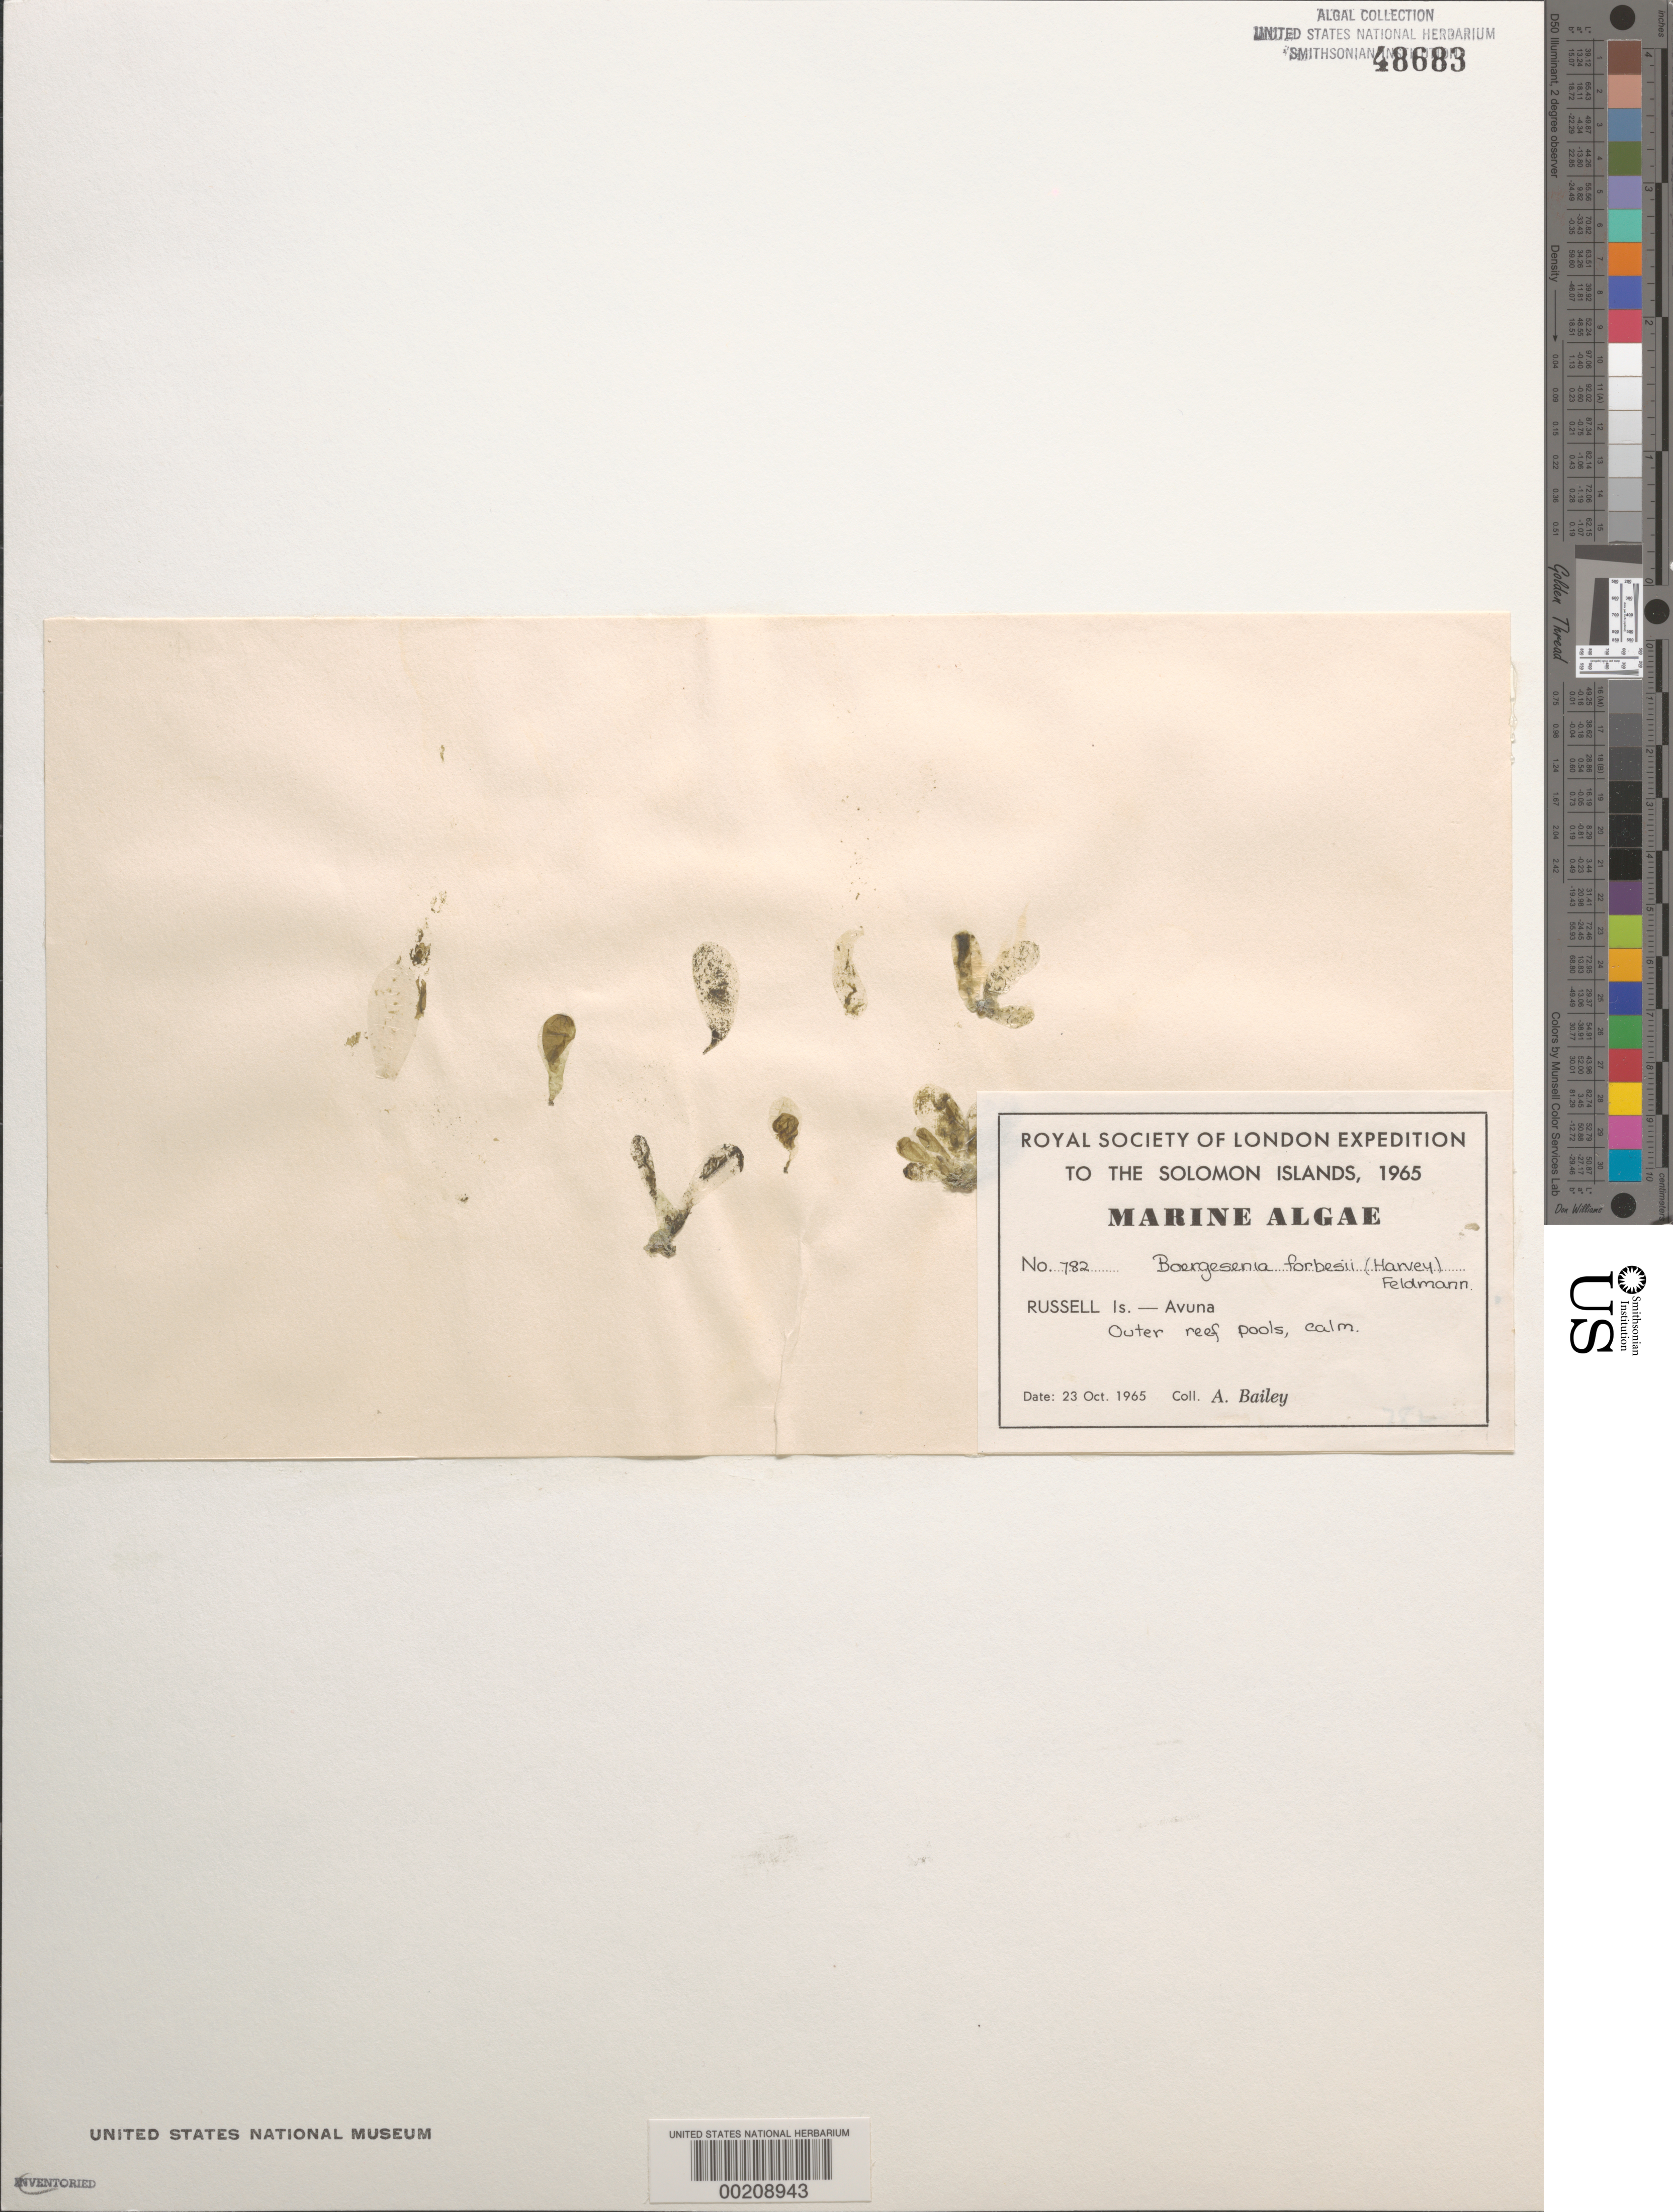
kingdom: Plantae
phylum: Chlorophyta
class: Ulvophyceae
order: Siphonocladales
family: Siphonocladaceae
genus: Boergesenia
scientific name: Boergesenia forbesii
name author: (Feldmann) Harv.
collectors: A. Bailey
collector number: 782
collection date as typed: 23 Oct 1965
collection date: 1965-10-23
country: Solomon Islands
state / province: Central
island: Russell Islands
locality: Avuna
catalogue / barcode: US 48683